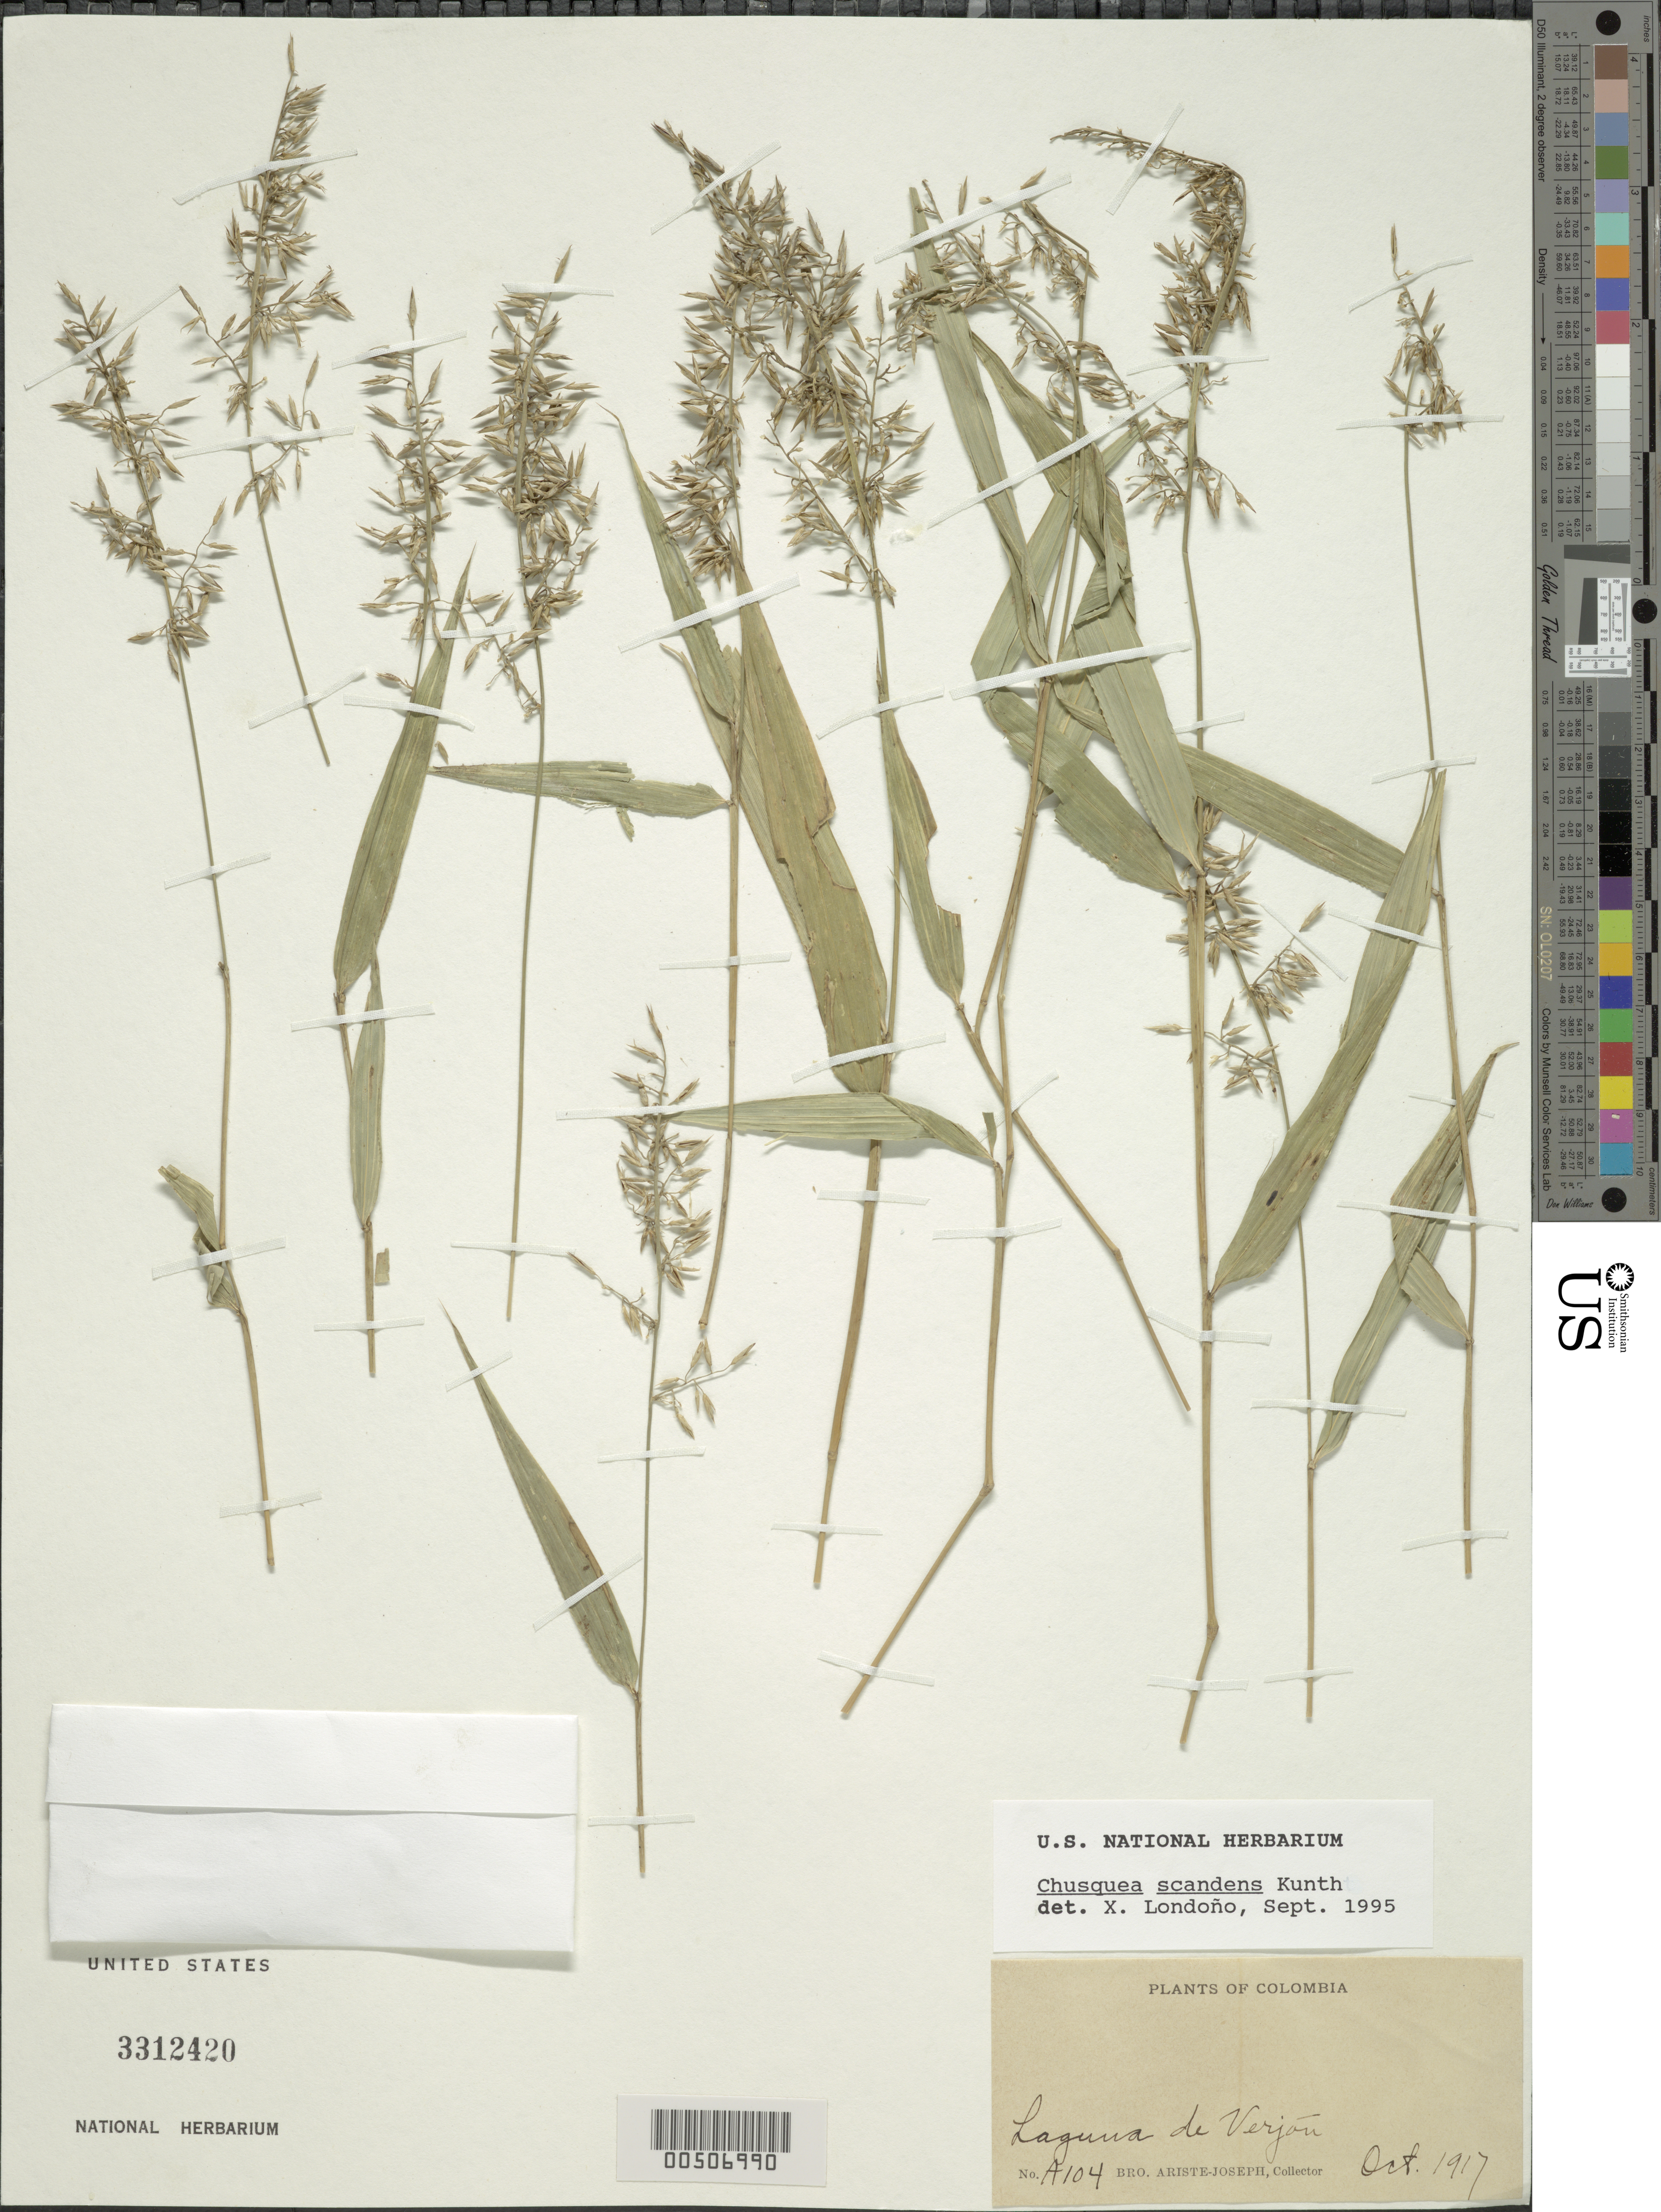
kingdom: Plantae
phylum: Tracheophyta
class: Liliopsida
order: Poales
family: Poaceae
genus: Chusquea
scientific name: Chusquea scandens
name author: Kunth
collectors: Bro. Ariste-Joseph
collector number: A104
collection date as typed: Oct 1917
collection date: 1917-10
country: Colombia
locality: Laguna de Verjon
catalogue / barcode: US 3312420